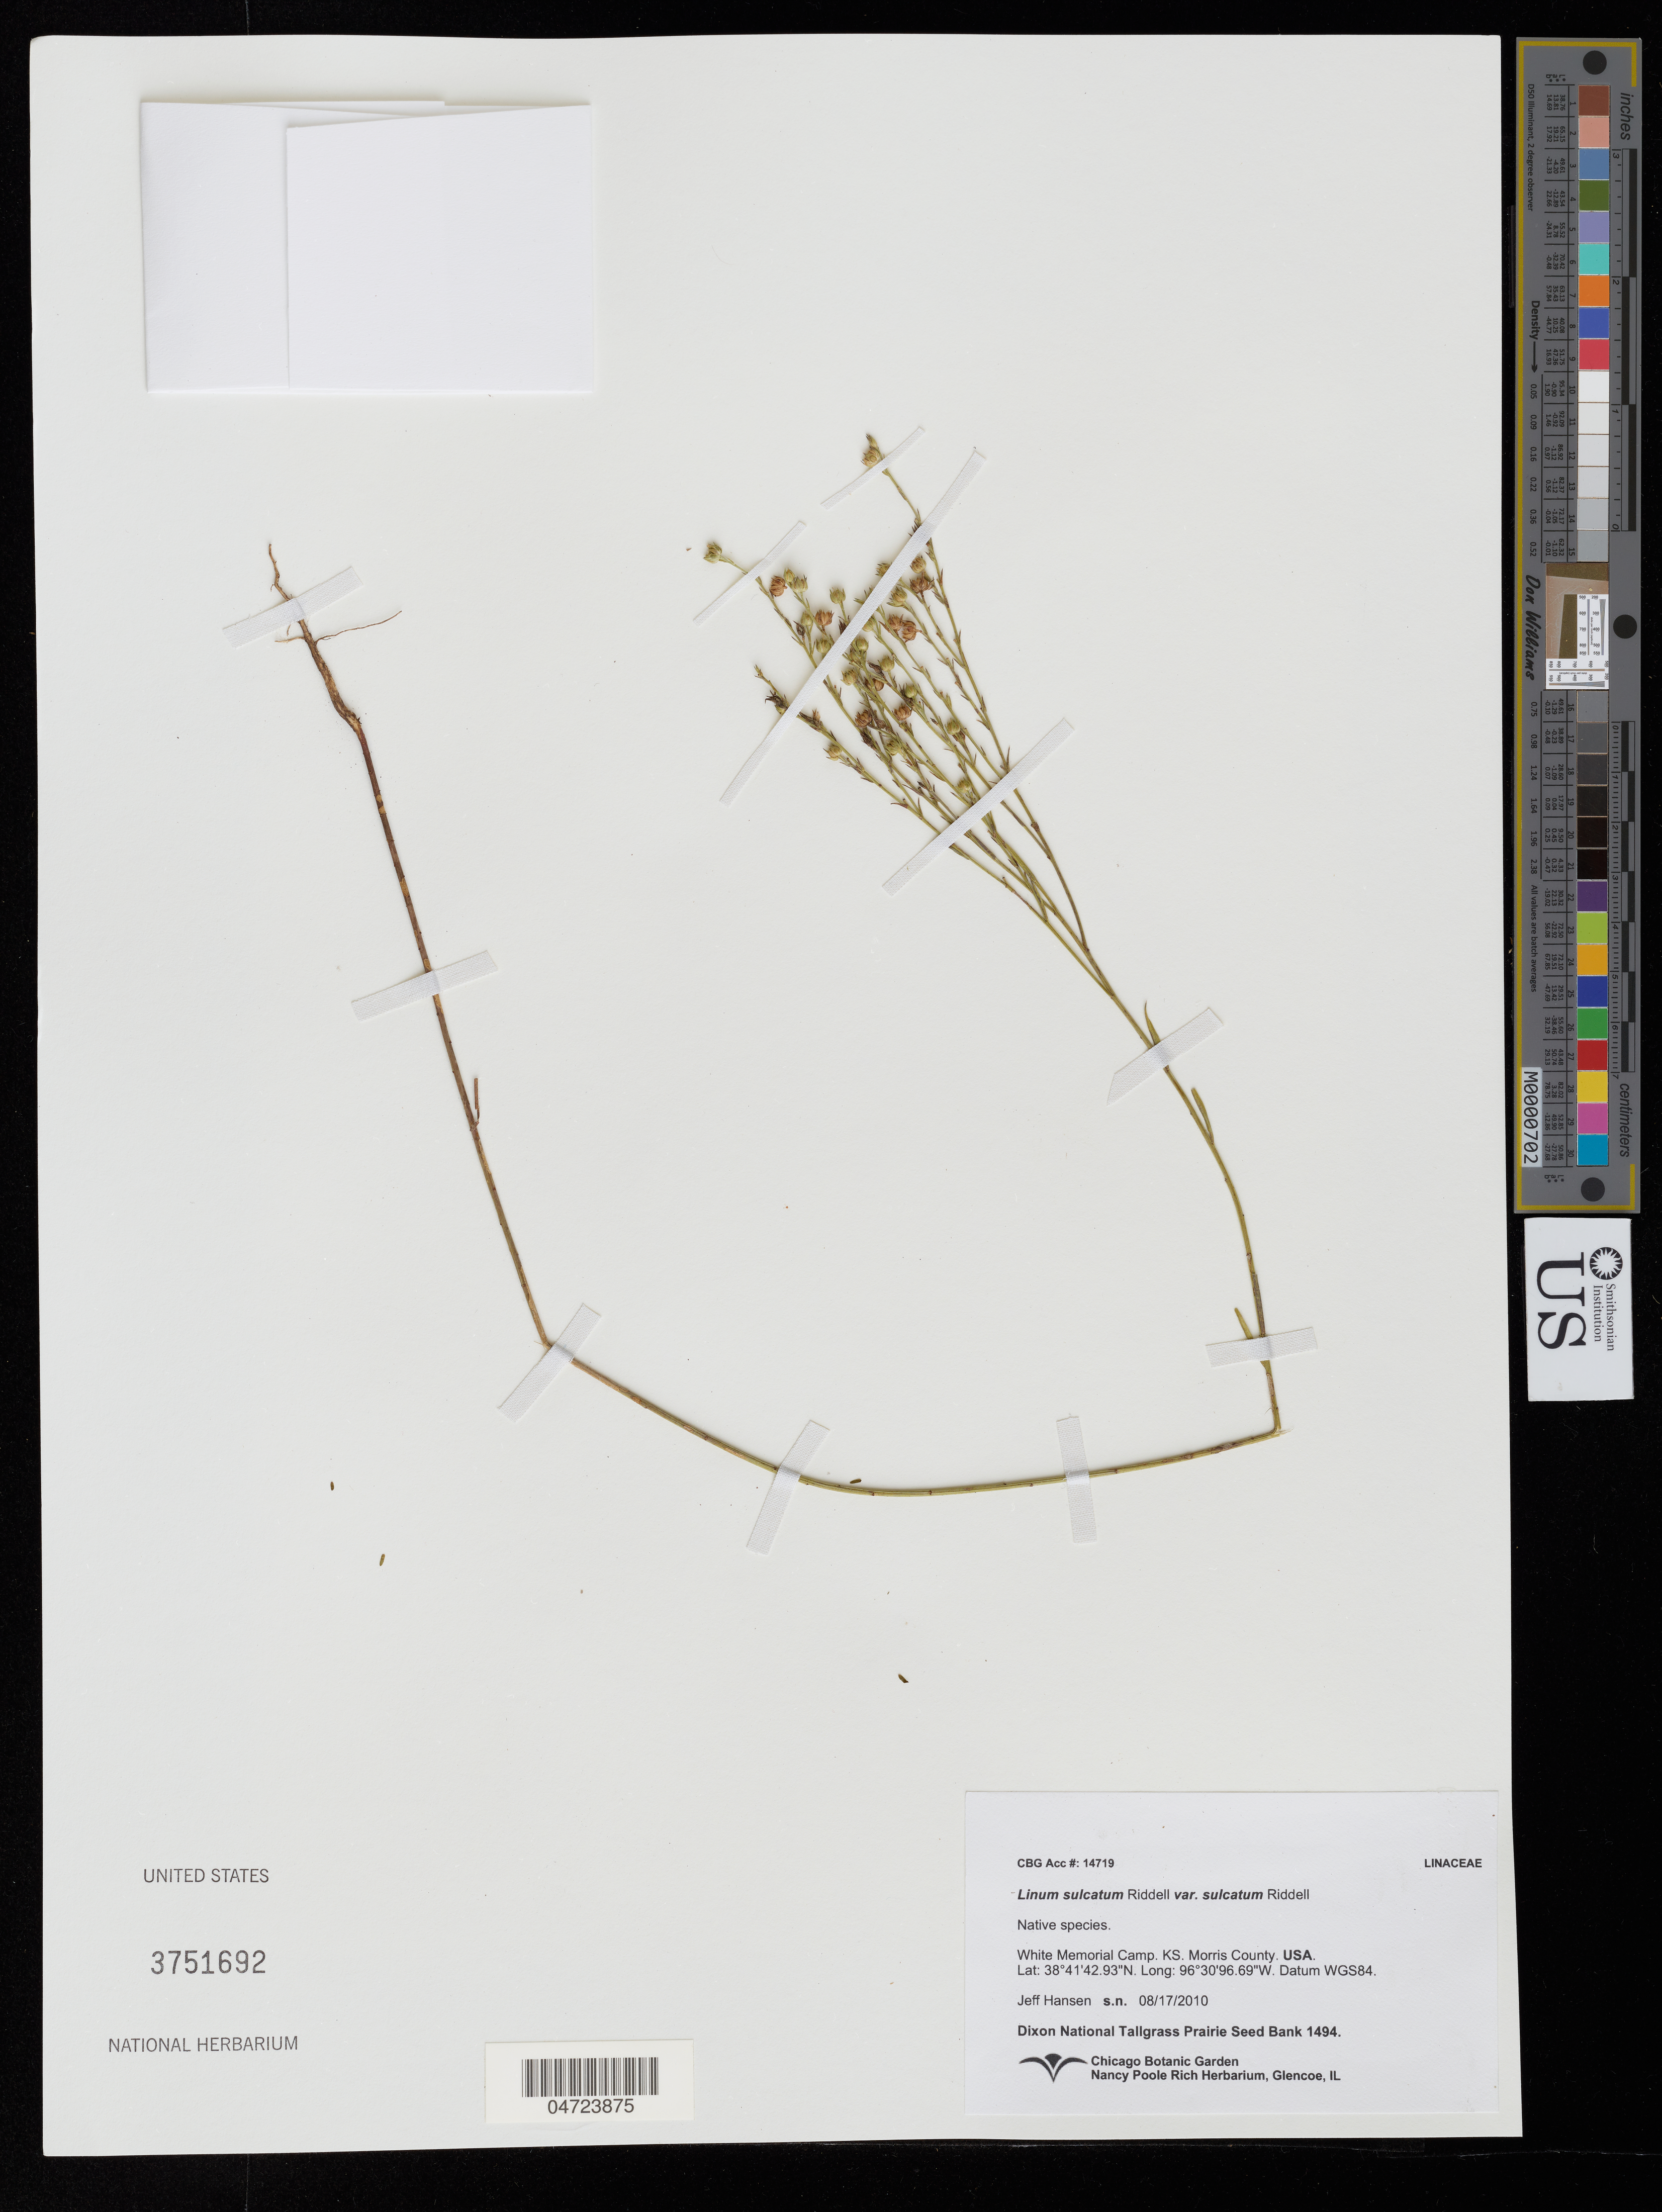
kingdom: Plantae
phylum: Tracheophyta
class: Magnoliopsida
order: Malpighiales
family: Linaceae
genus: Linum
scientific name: Linum sulcatum var. sulcatum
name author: Riddell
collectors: J. Hansen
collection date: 2010-08-17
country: United States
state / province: Kansas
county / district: Morris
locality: White Memorial Camp. Morris County.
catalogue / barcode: US 3751692